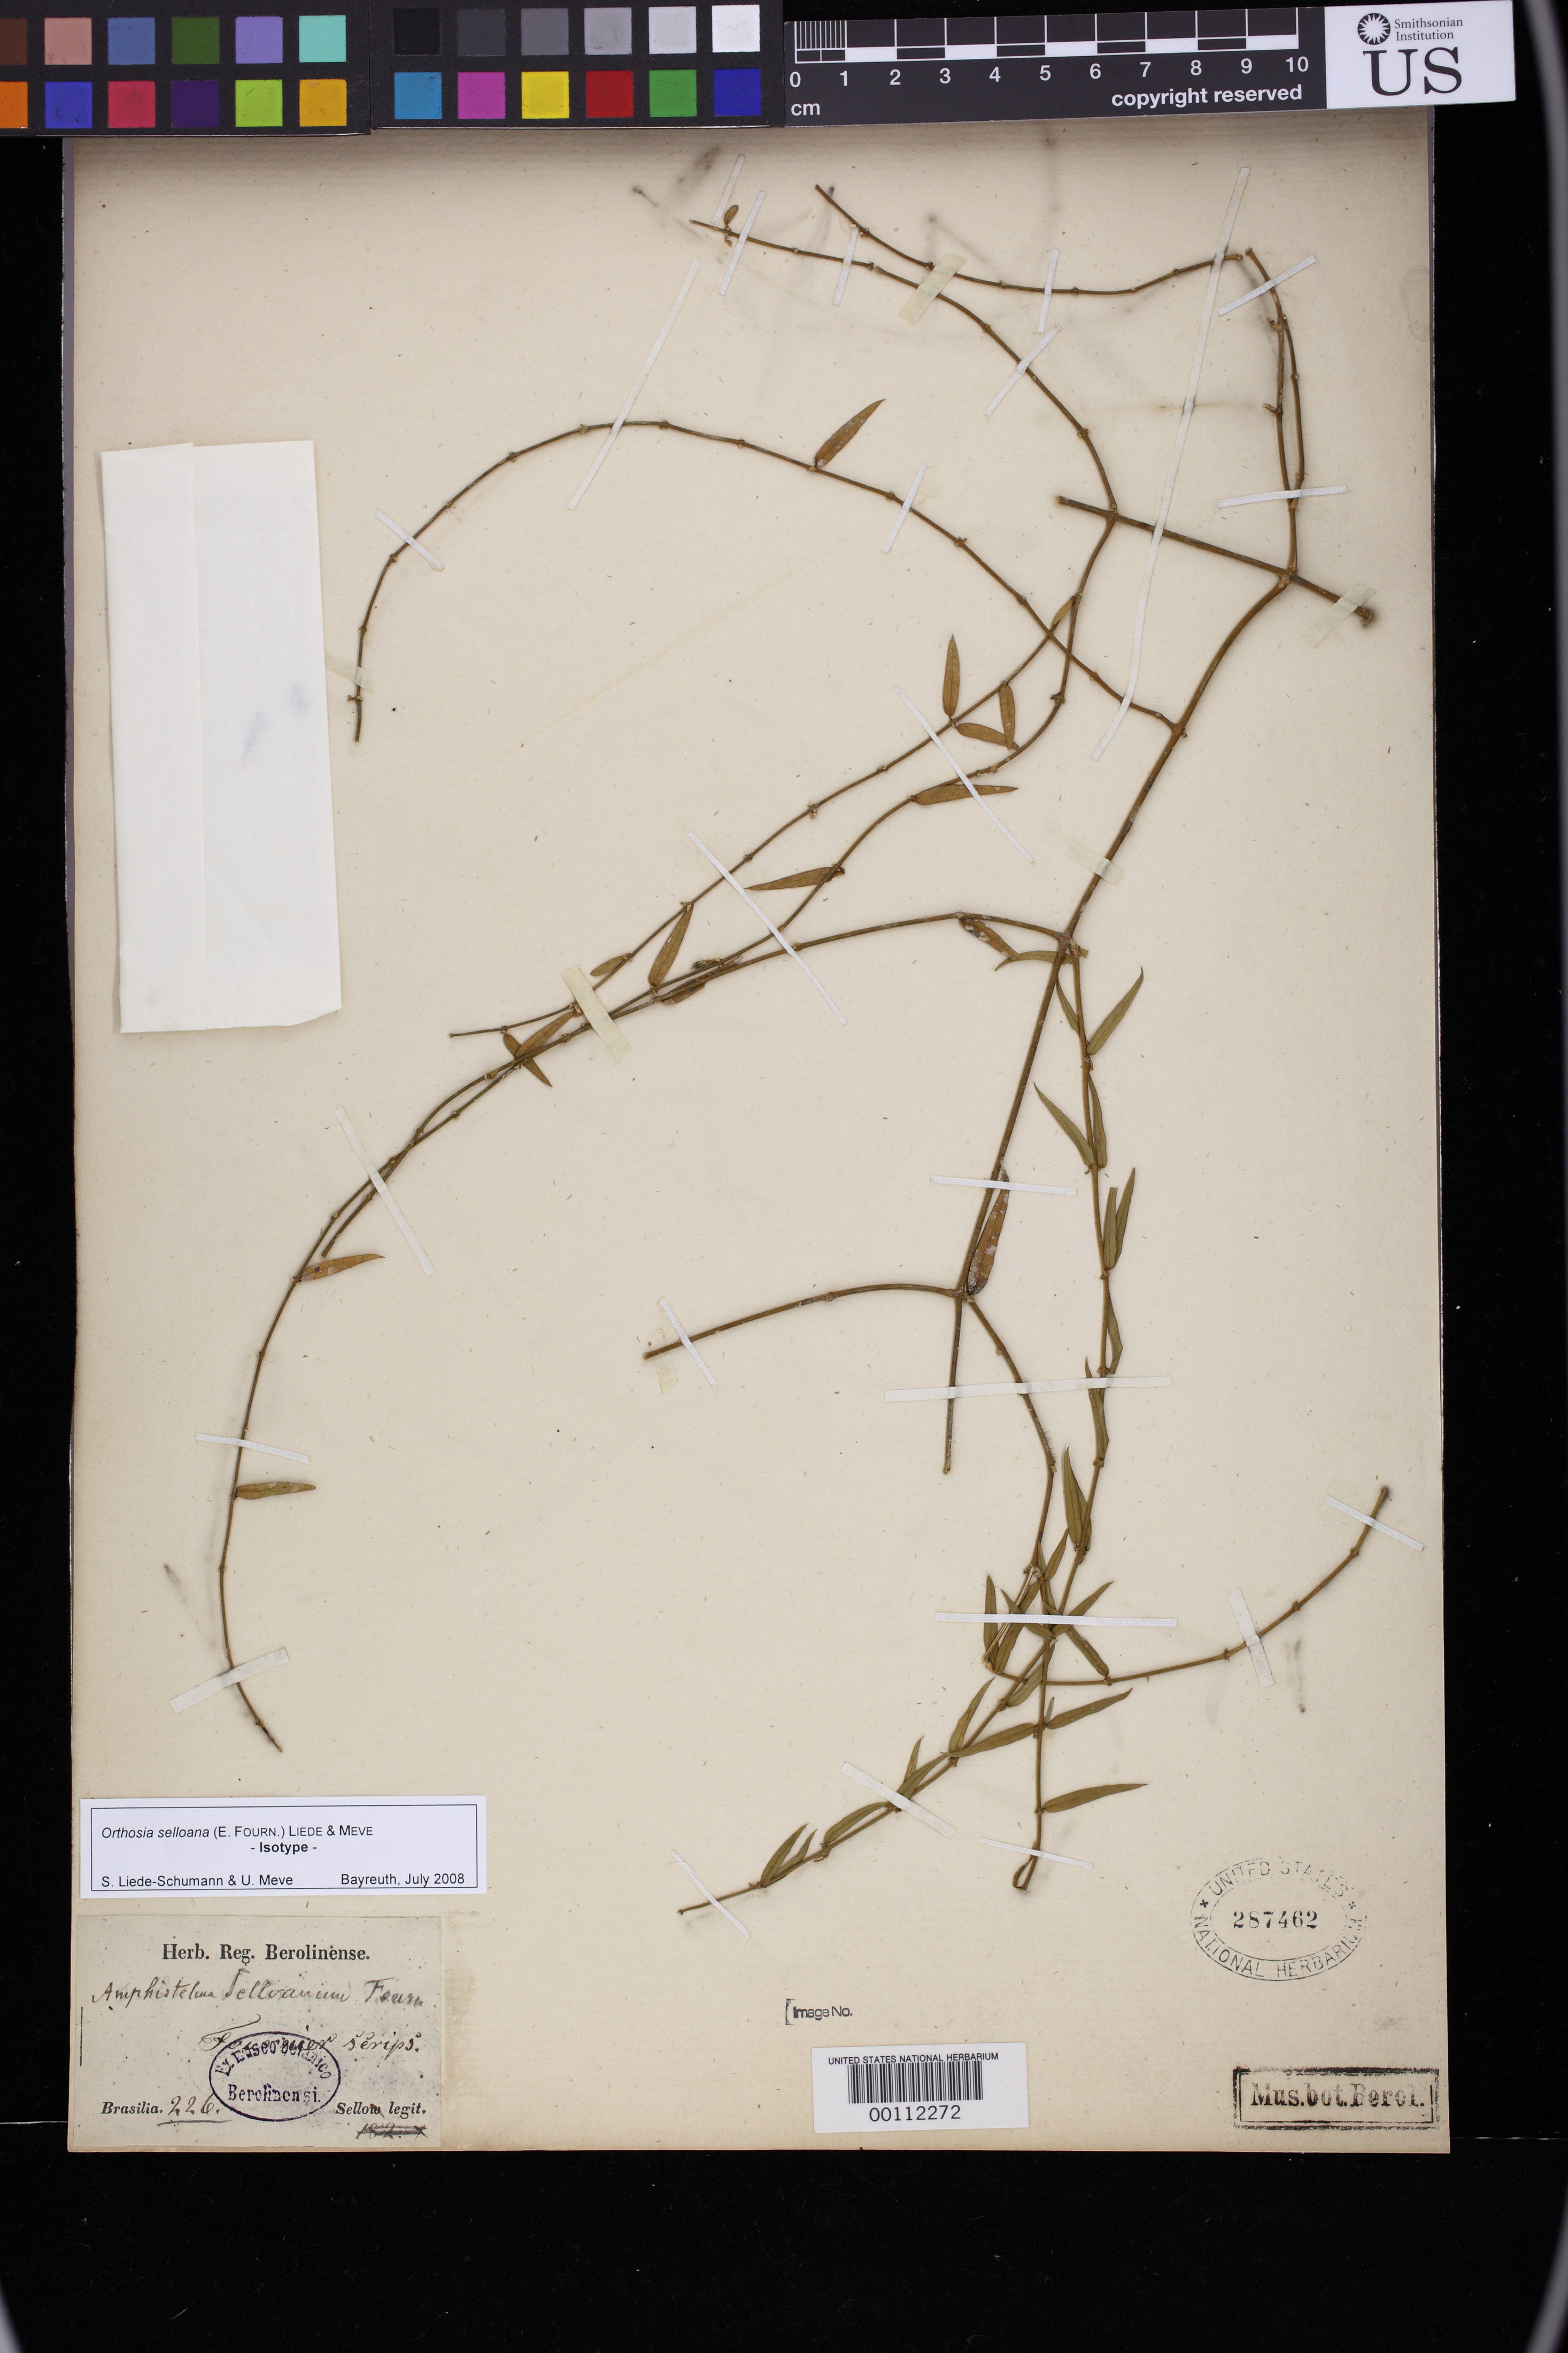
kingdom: Plantae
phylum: Tracheophyta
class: Magnoliopsida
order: Gentianales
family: Apocynaceae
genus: Amphistelma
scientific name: Amphistelma selloanum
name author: E. Fourn. in Mart.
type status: Isotype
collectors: F. Sellow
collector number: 226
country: Brazil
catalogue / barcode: US 287462